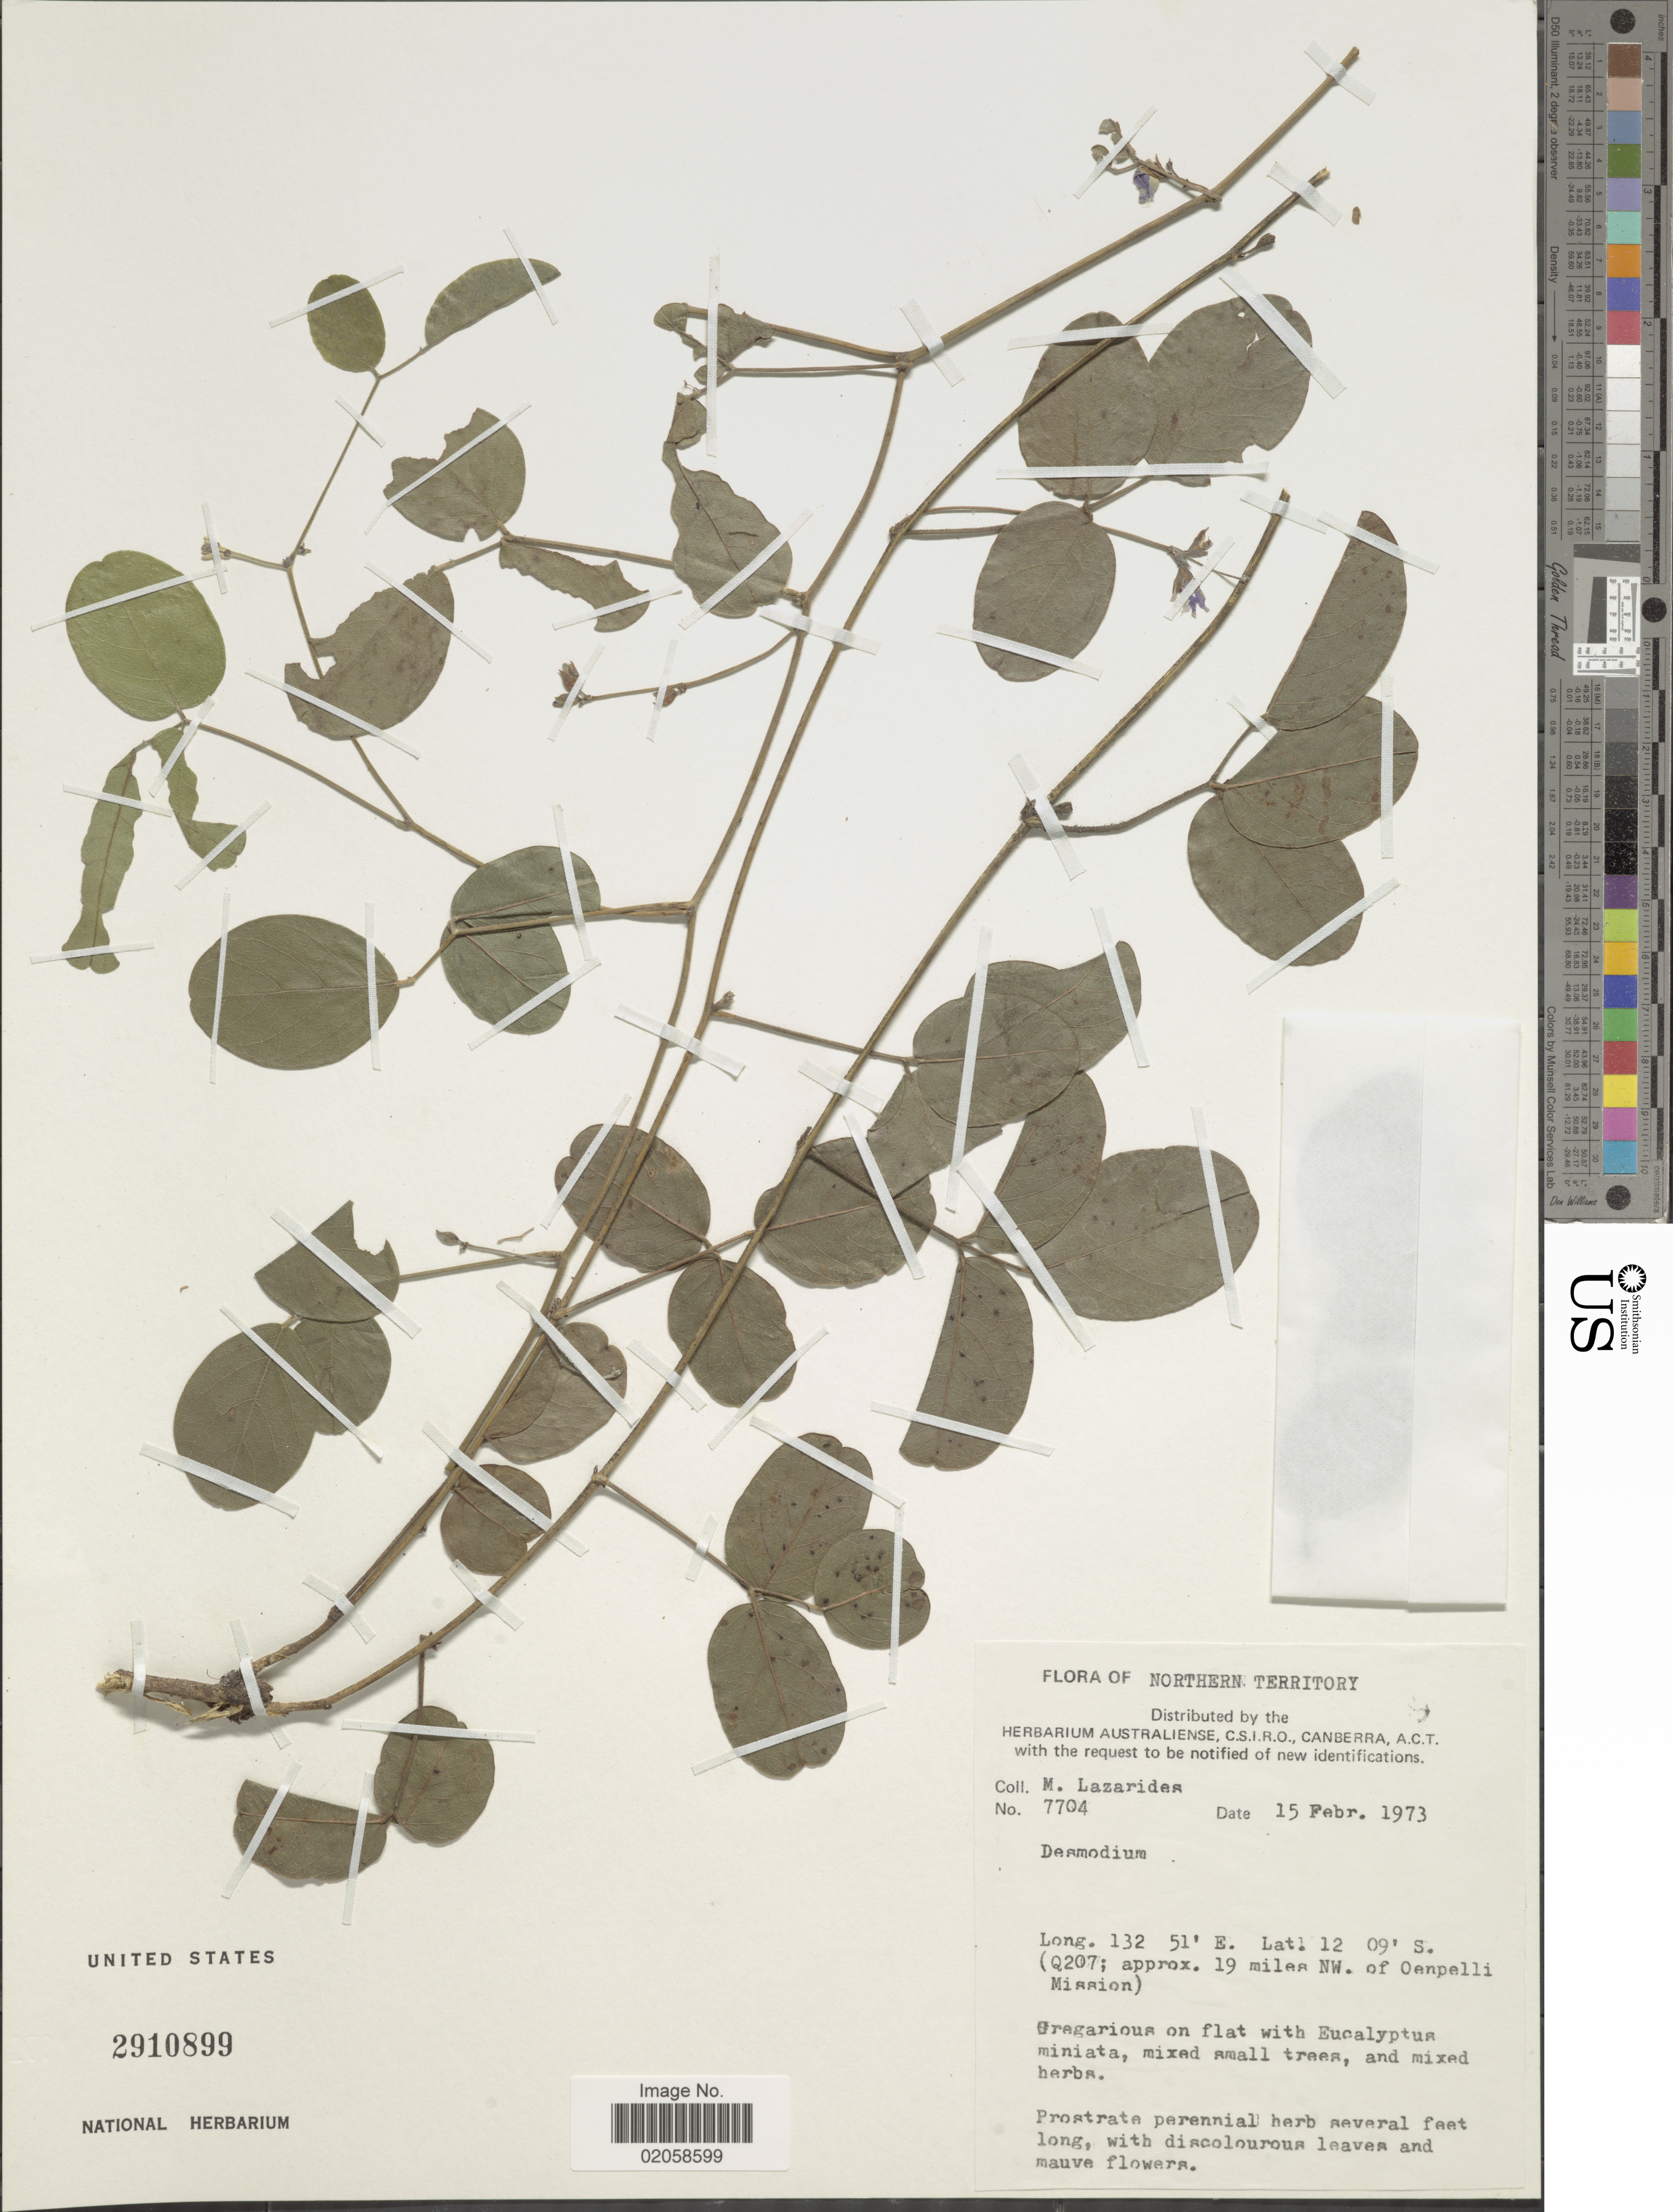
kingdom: Plantae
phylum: Tracheophyta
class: Magnoliopsida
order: Fabales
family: Fabaceae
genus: Galactia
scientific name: Galactia tenuiflora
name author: (J.G. Klein ex Willd.) Wight & Arn.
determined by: Coveny, R. G.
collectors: M. Lazarides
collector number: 7704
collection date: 1973-02-15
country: Australia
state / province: Northern Territory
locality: Q207; approx. 19 miles NW of Oenpelli Mission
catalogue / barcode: US 2910899